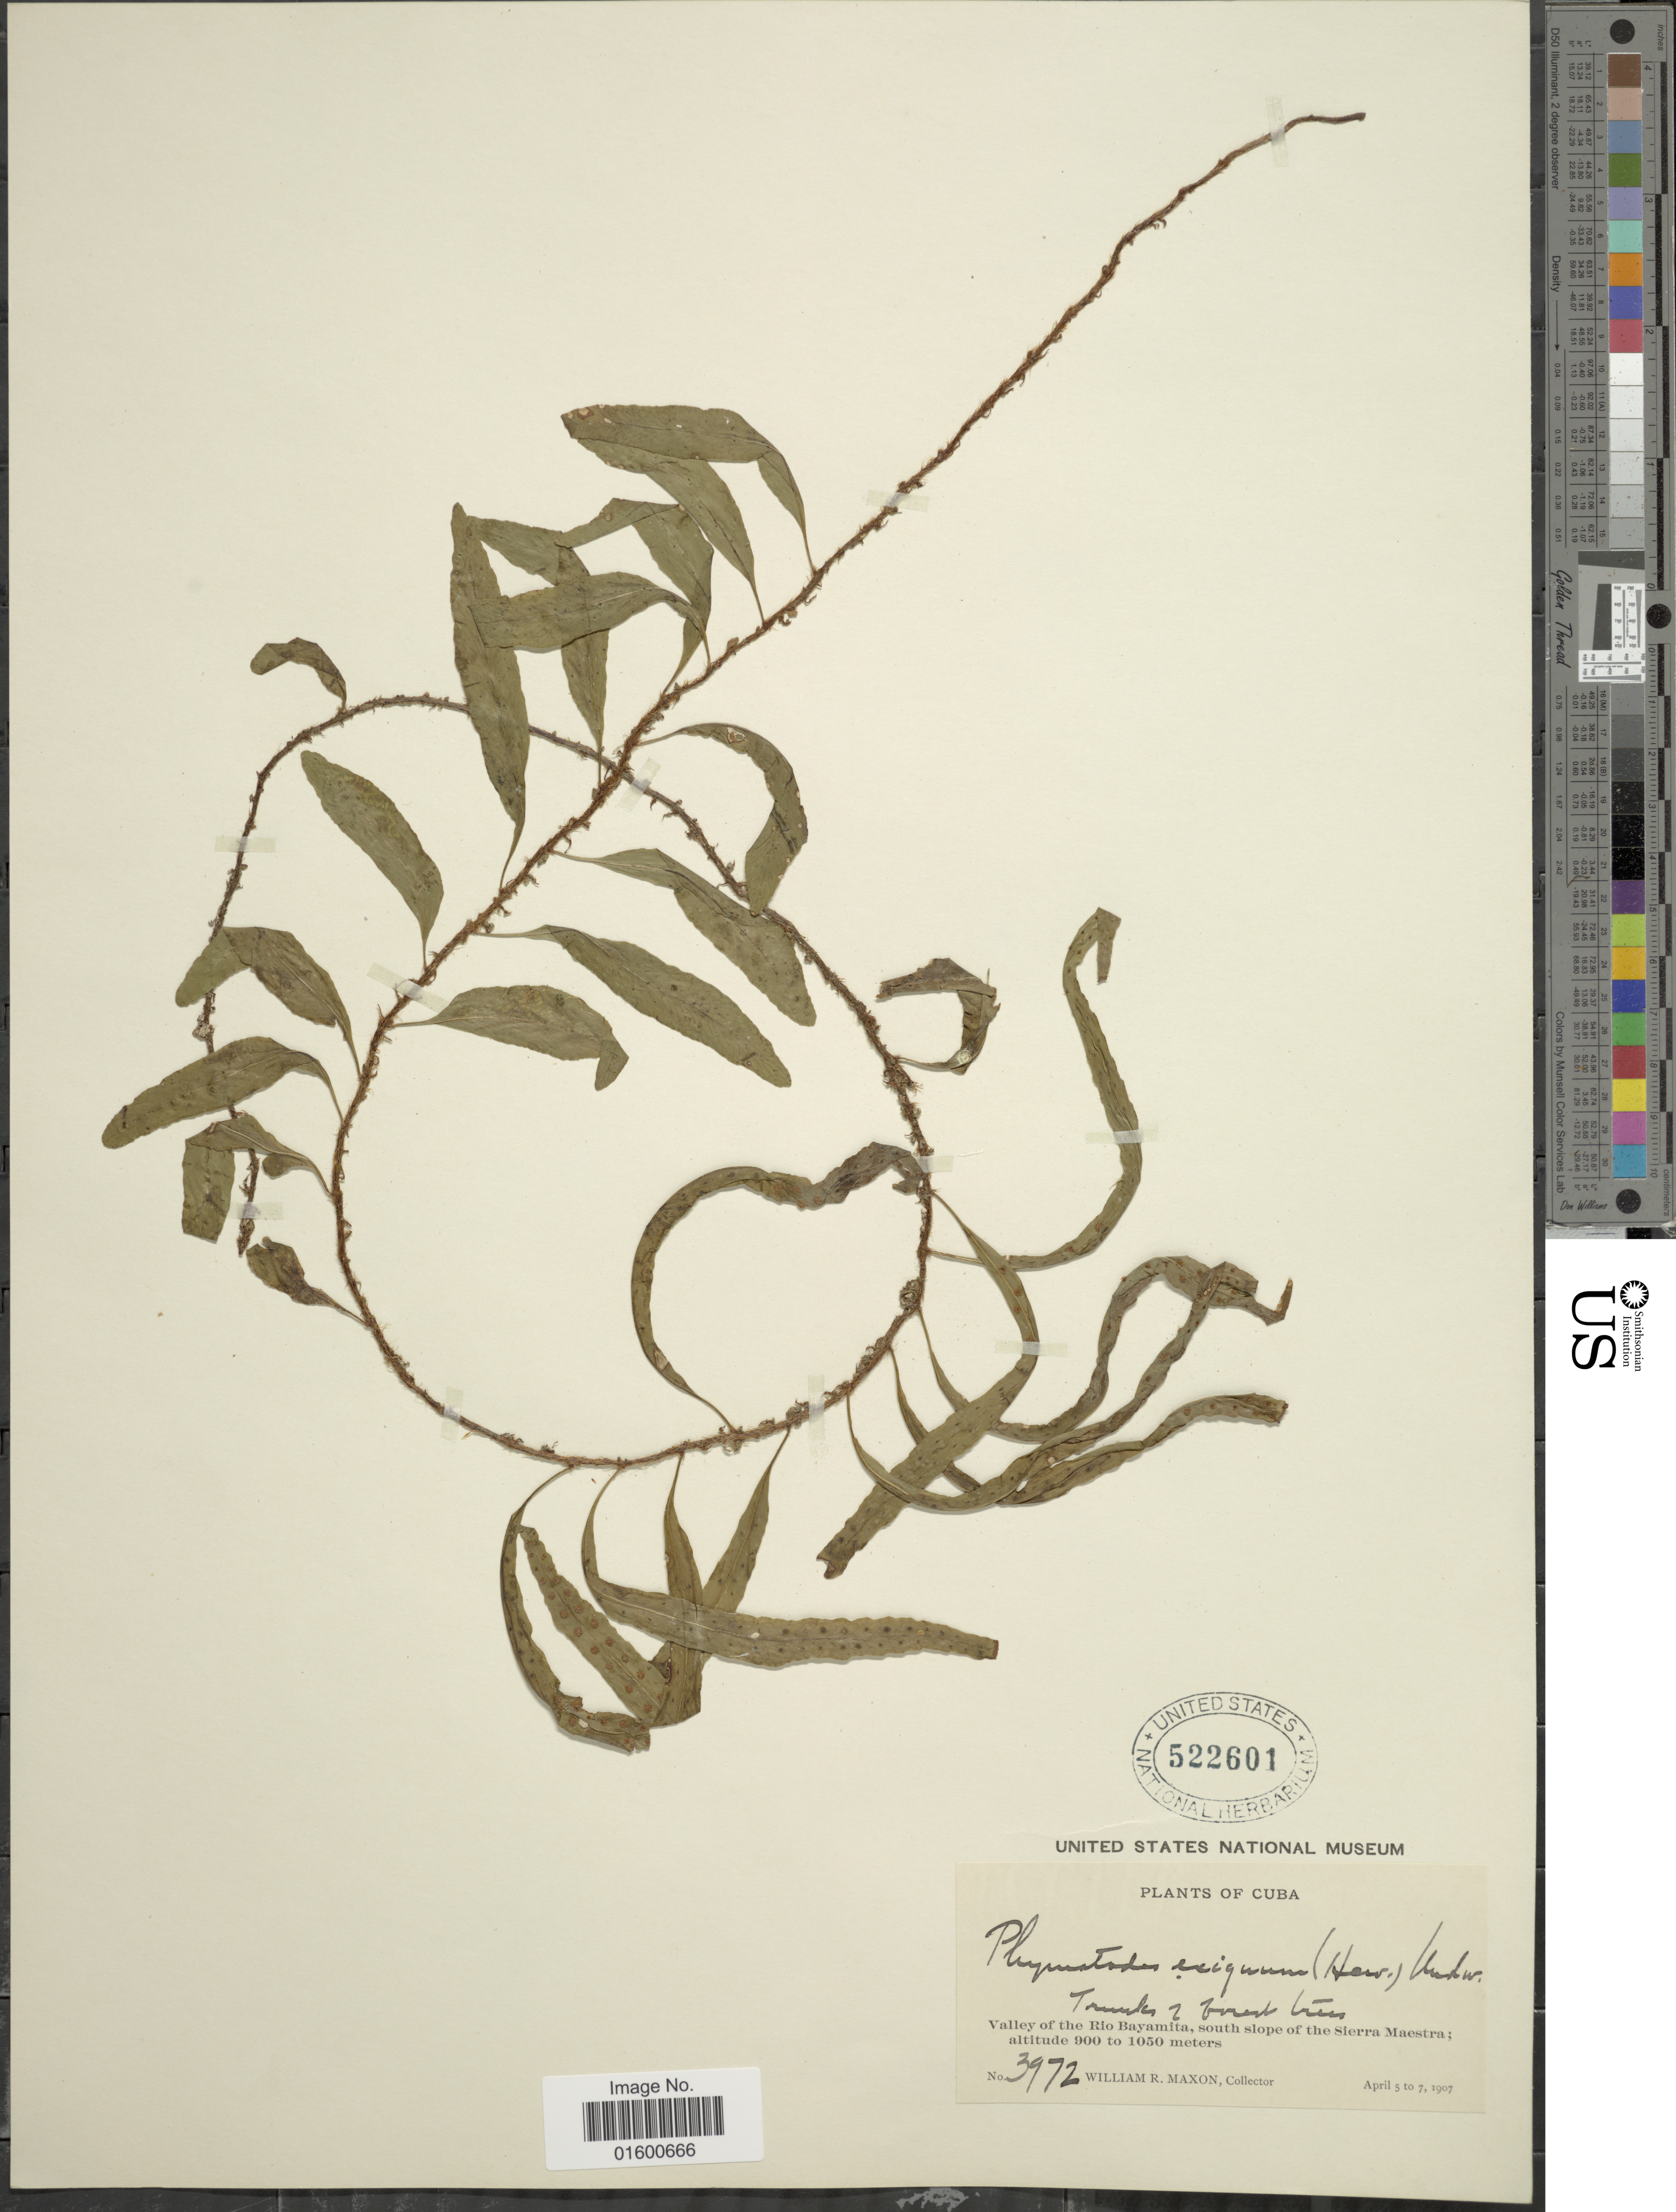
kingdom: Plantae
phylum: Tracheophyta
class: Polypodiopsida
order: Polypodiales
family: Polypodiaceae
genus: Microgramma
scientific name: Microgramma heterophylla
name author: (L.) Wherry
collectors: W. R. Maxon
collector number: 3972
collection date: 1907-04-05/1907-04-07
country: Cuba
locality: Valley of the Rio Bayamita, south slope of the Sierra Maestra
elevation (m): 900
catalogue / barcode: US 522601